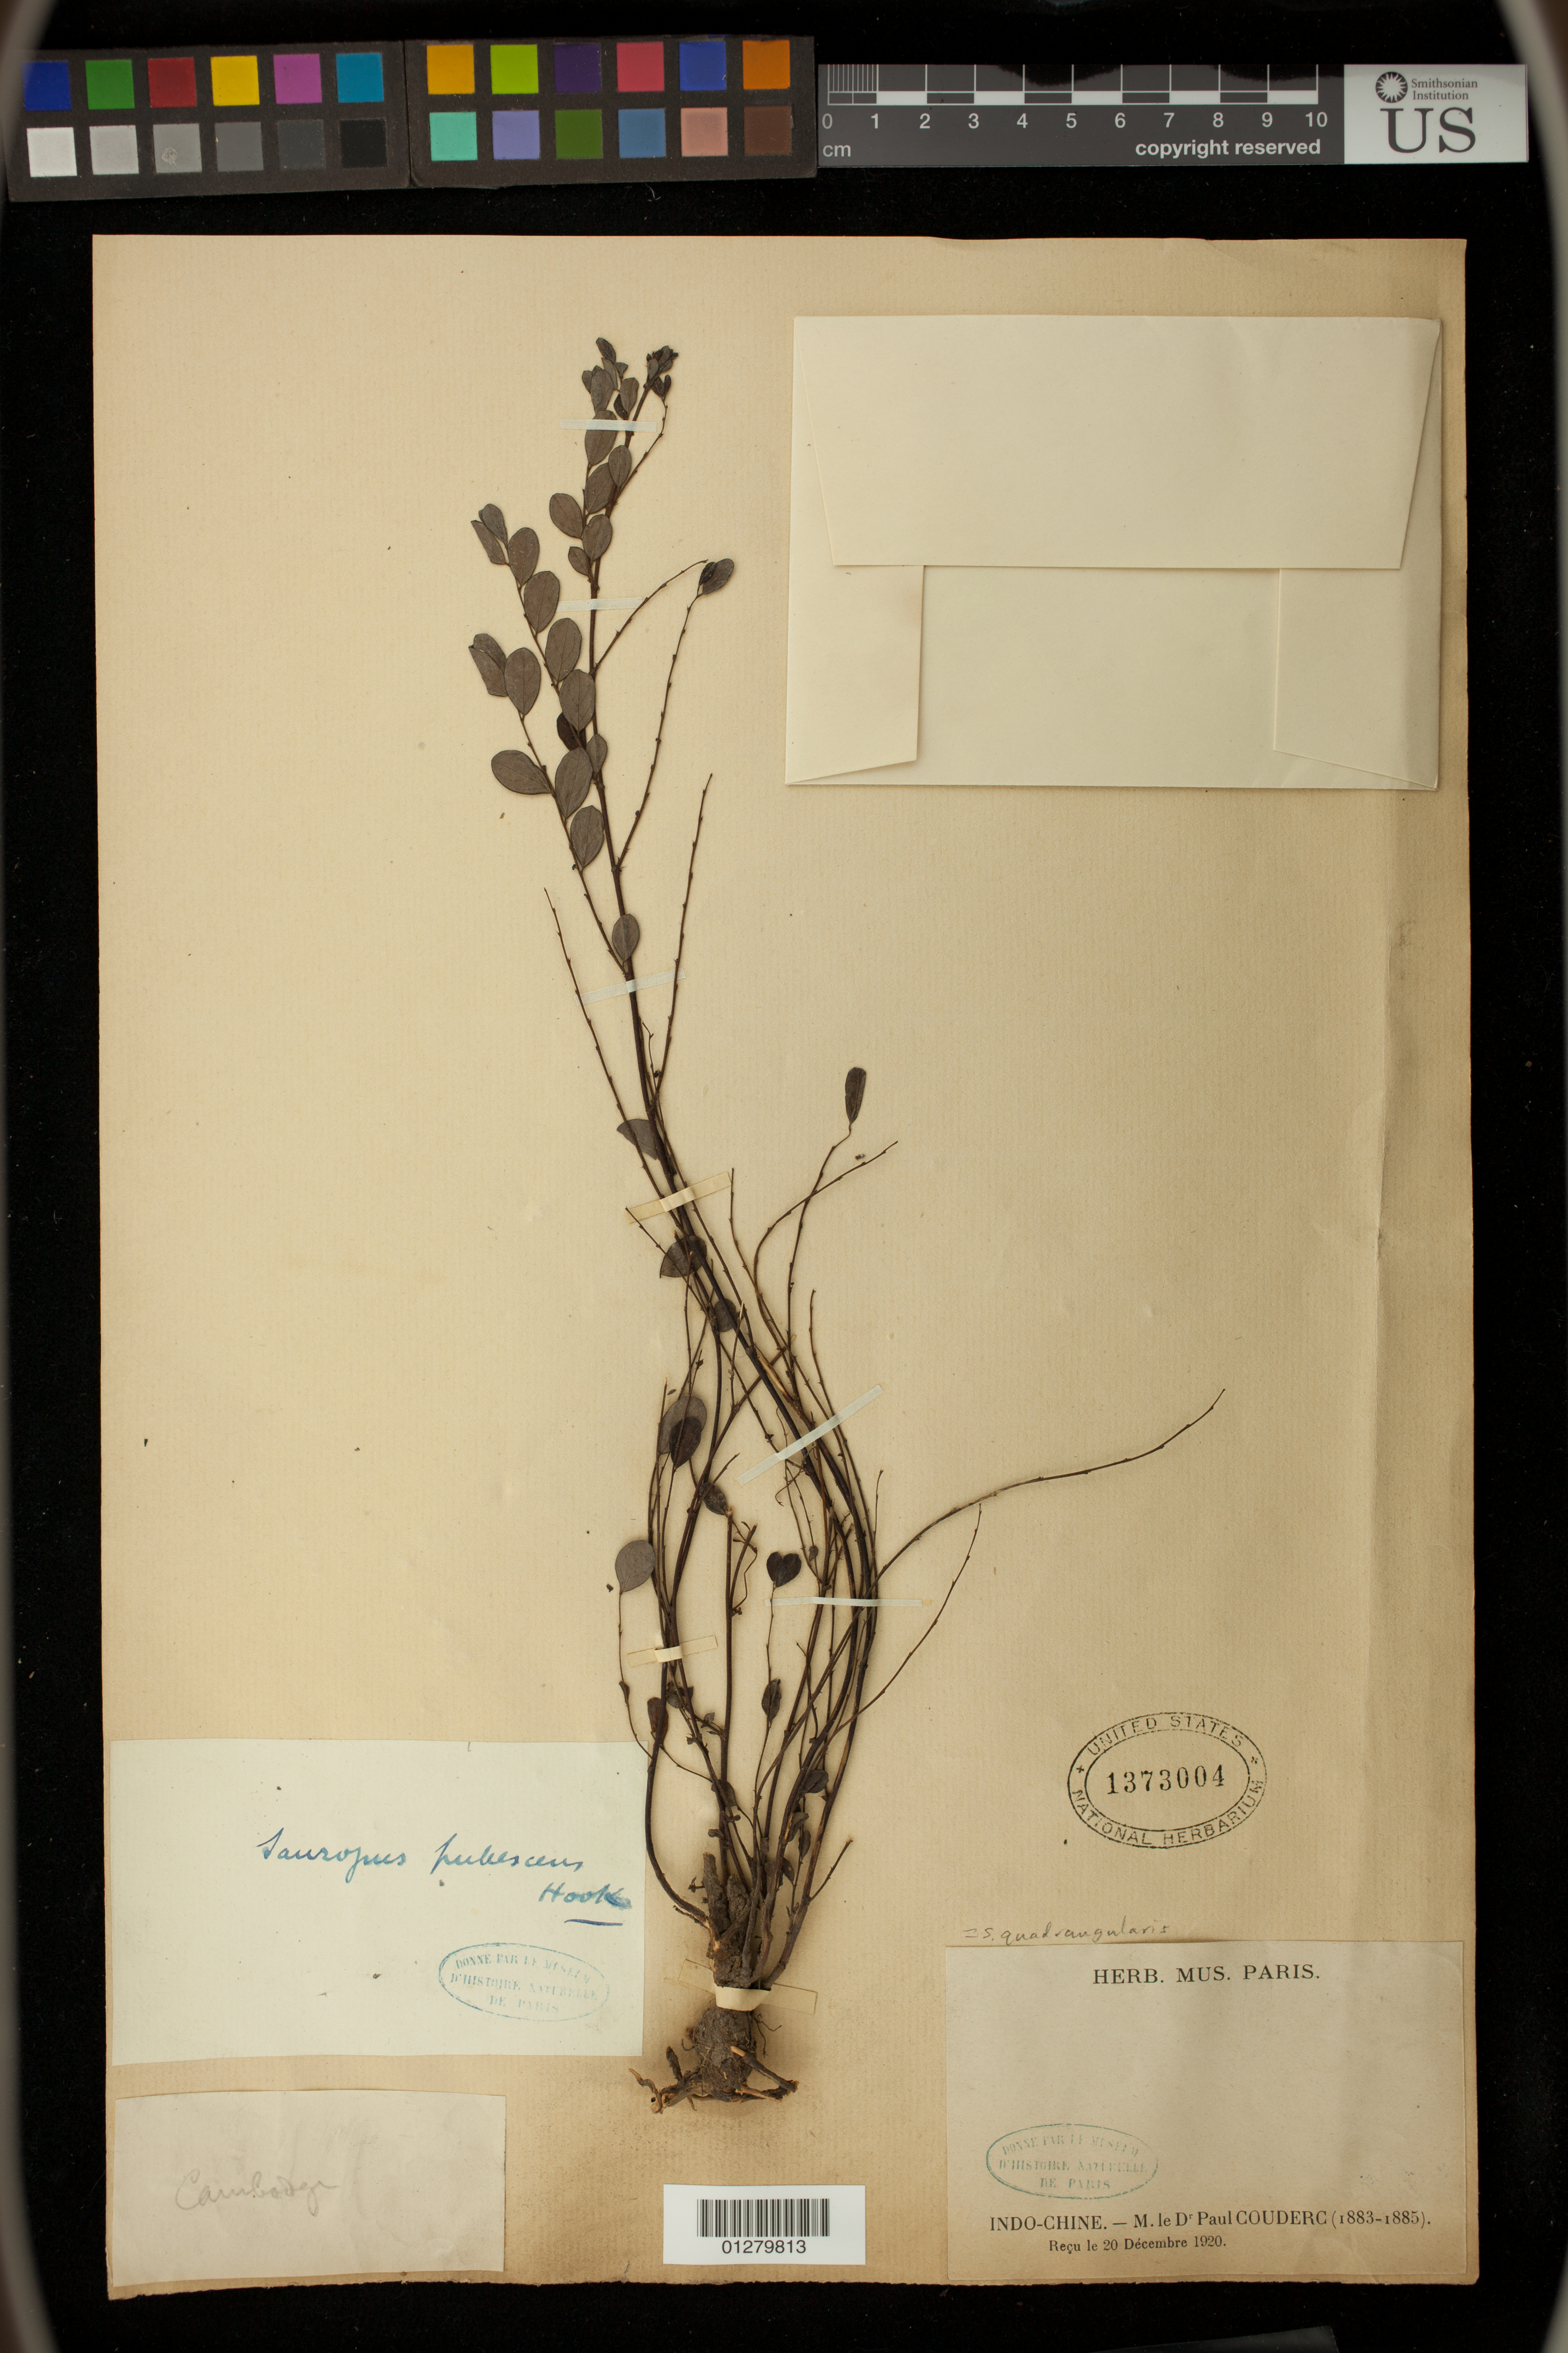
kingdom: Plantae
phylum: Tracheophyta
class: Magnoliopsida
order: Malpighiales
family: Phyllanthaceae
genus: Sauropus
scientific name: Sauropus quadrangularis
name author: (Willd.) Müll. Arg.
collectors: P. Couderc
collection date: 1883/1885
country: Cambodia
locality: Indo-Chine.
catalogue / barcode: US 1373004